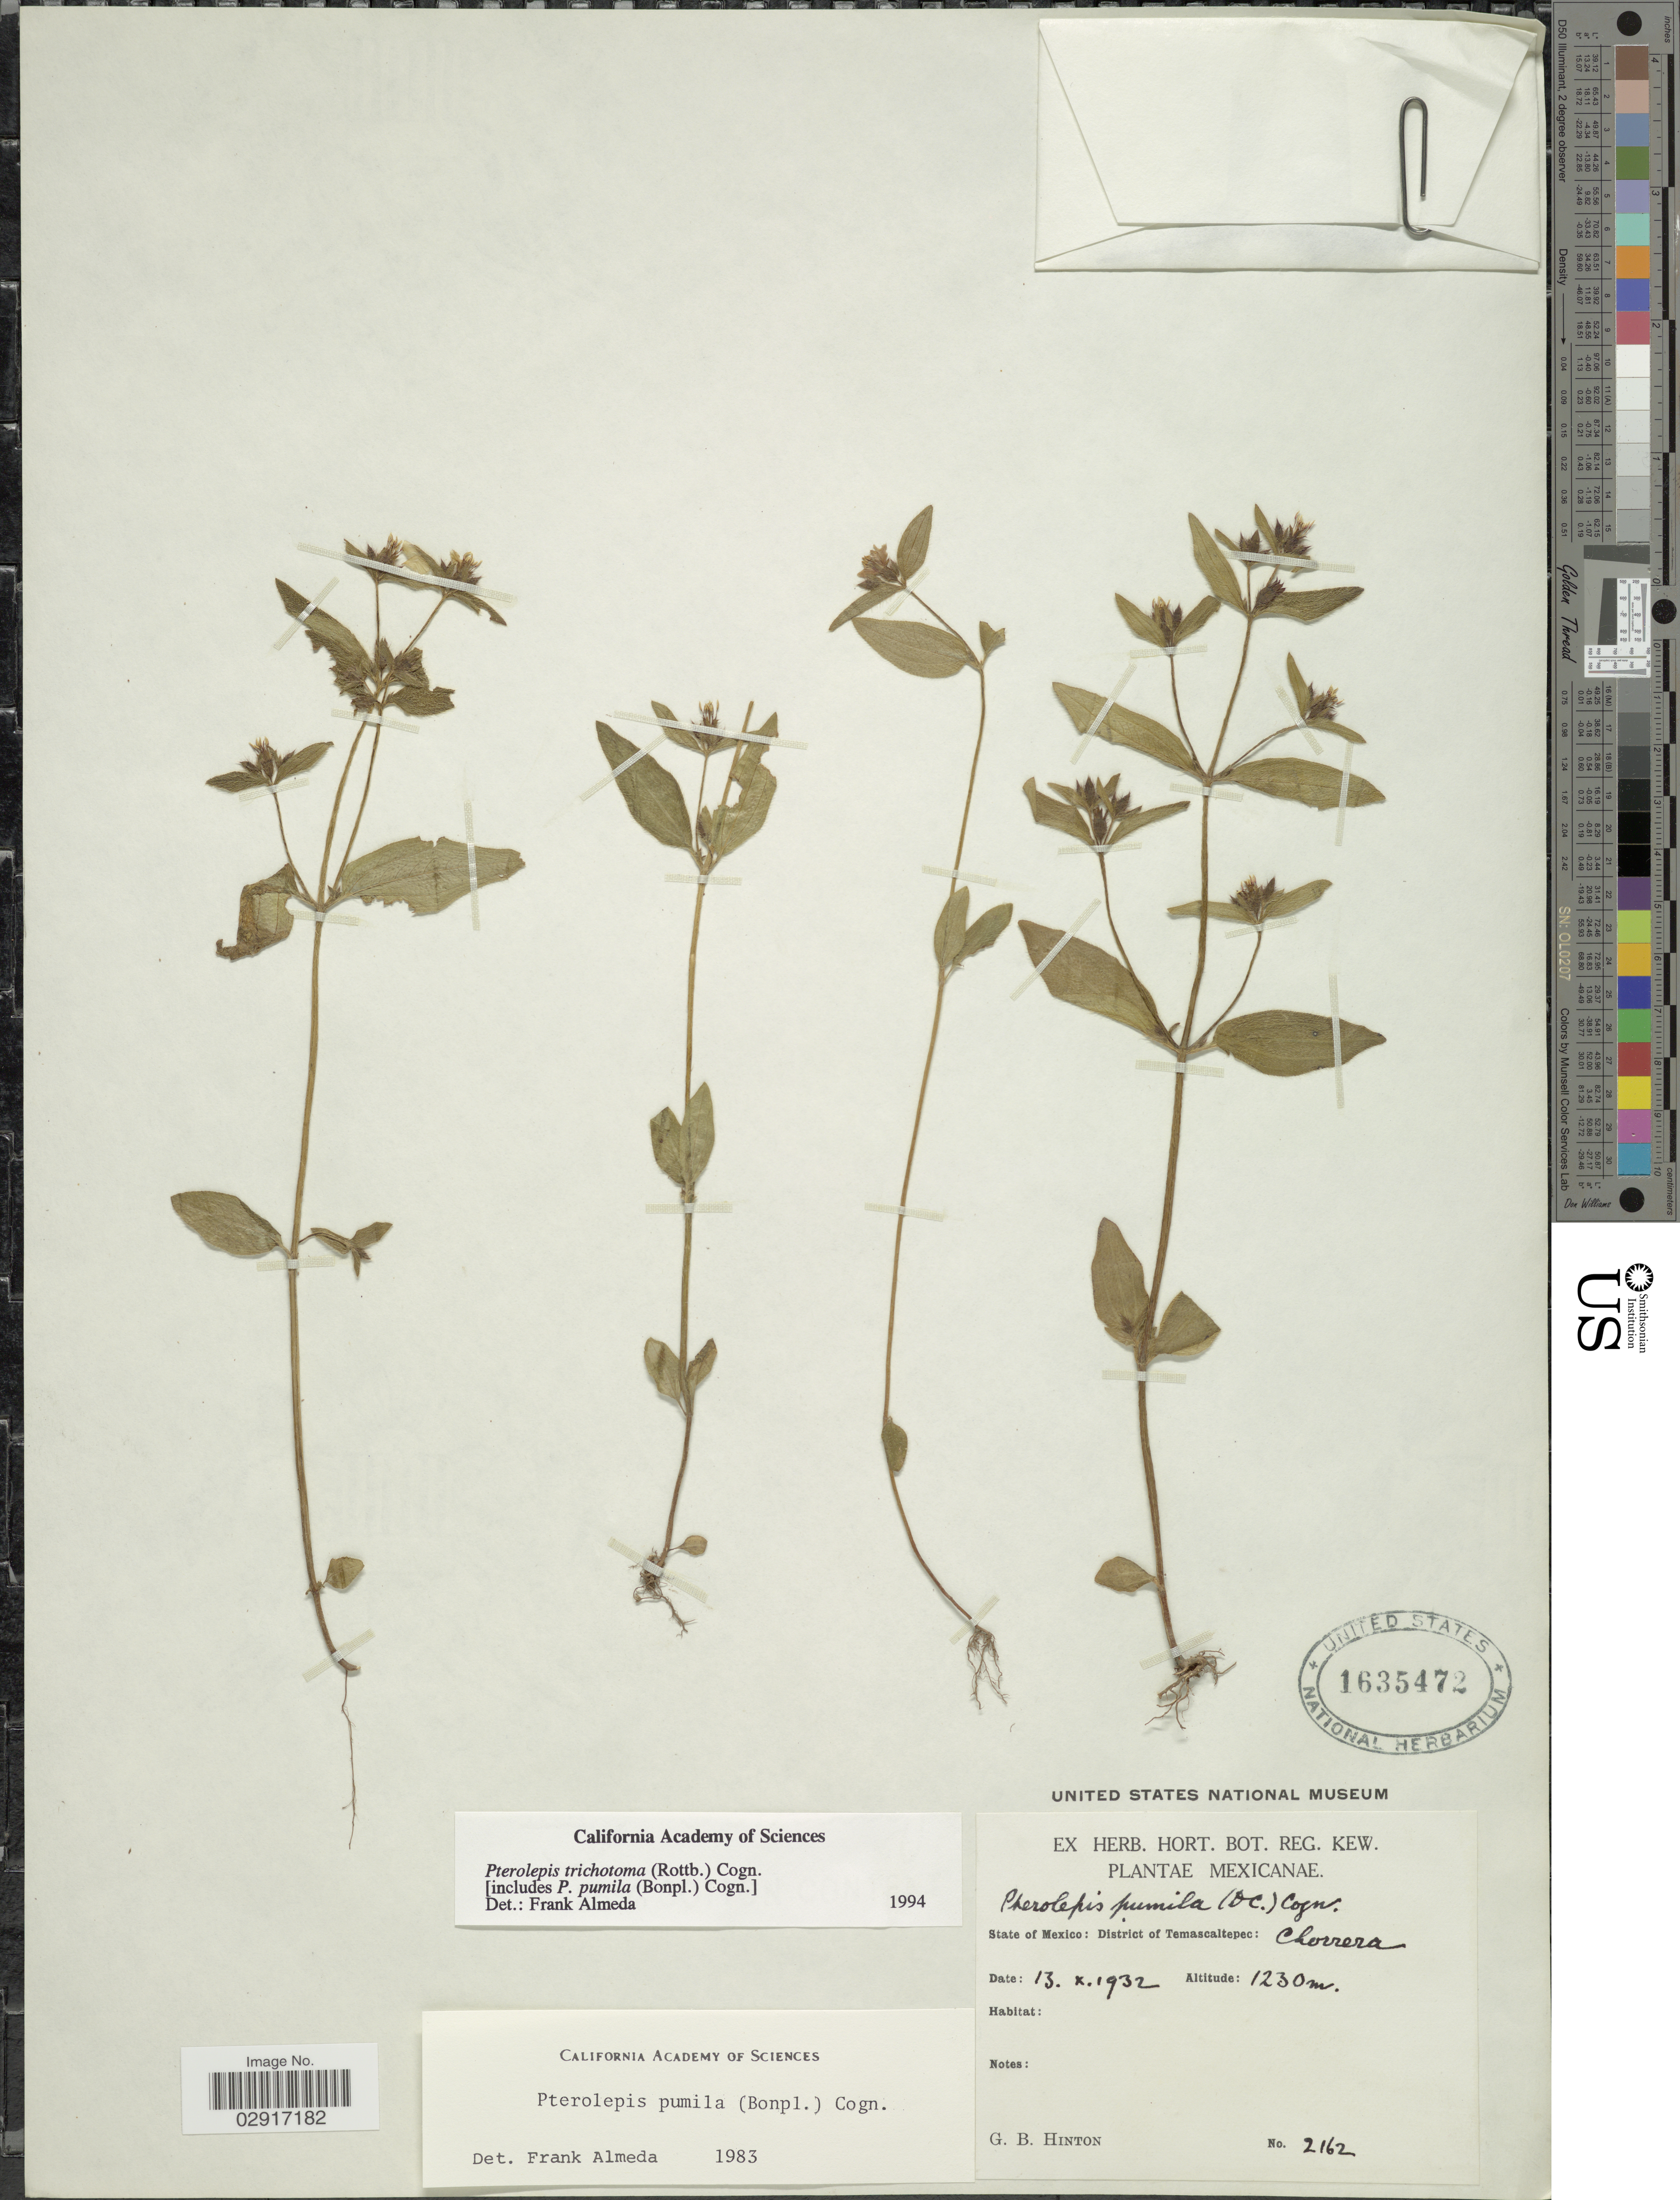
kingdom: Plantae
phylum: Tracheophyta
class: Magnoliopsida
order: Myrtales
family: Melastomataceae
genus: Pterolepis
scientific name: Pterolepis trichotoma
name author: (Rottb.) Cogn.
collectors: G. B. Hinton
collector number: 2162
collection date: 1932-10-13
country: Mexico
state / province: México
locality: District of Temascaltepec: Chorrera.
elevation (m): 1230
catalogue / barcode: US 1635472